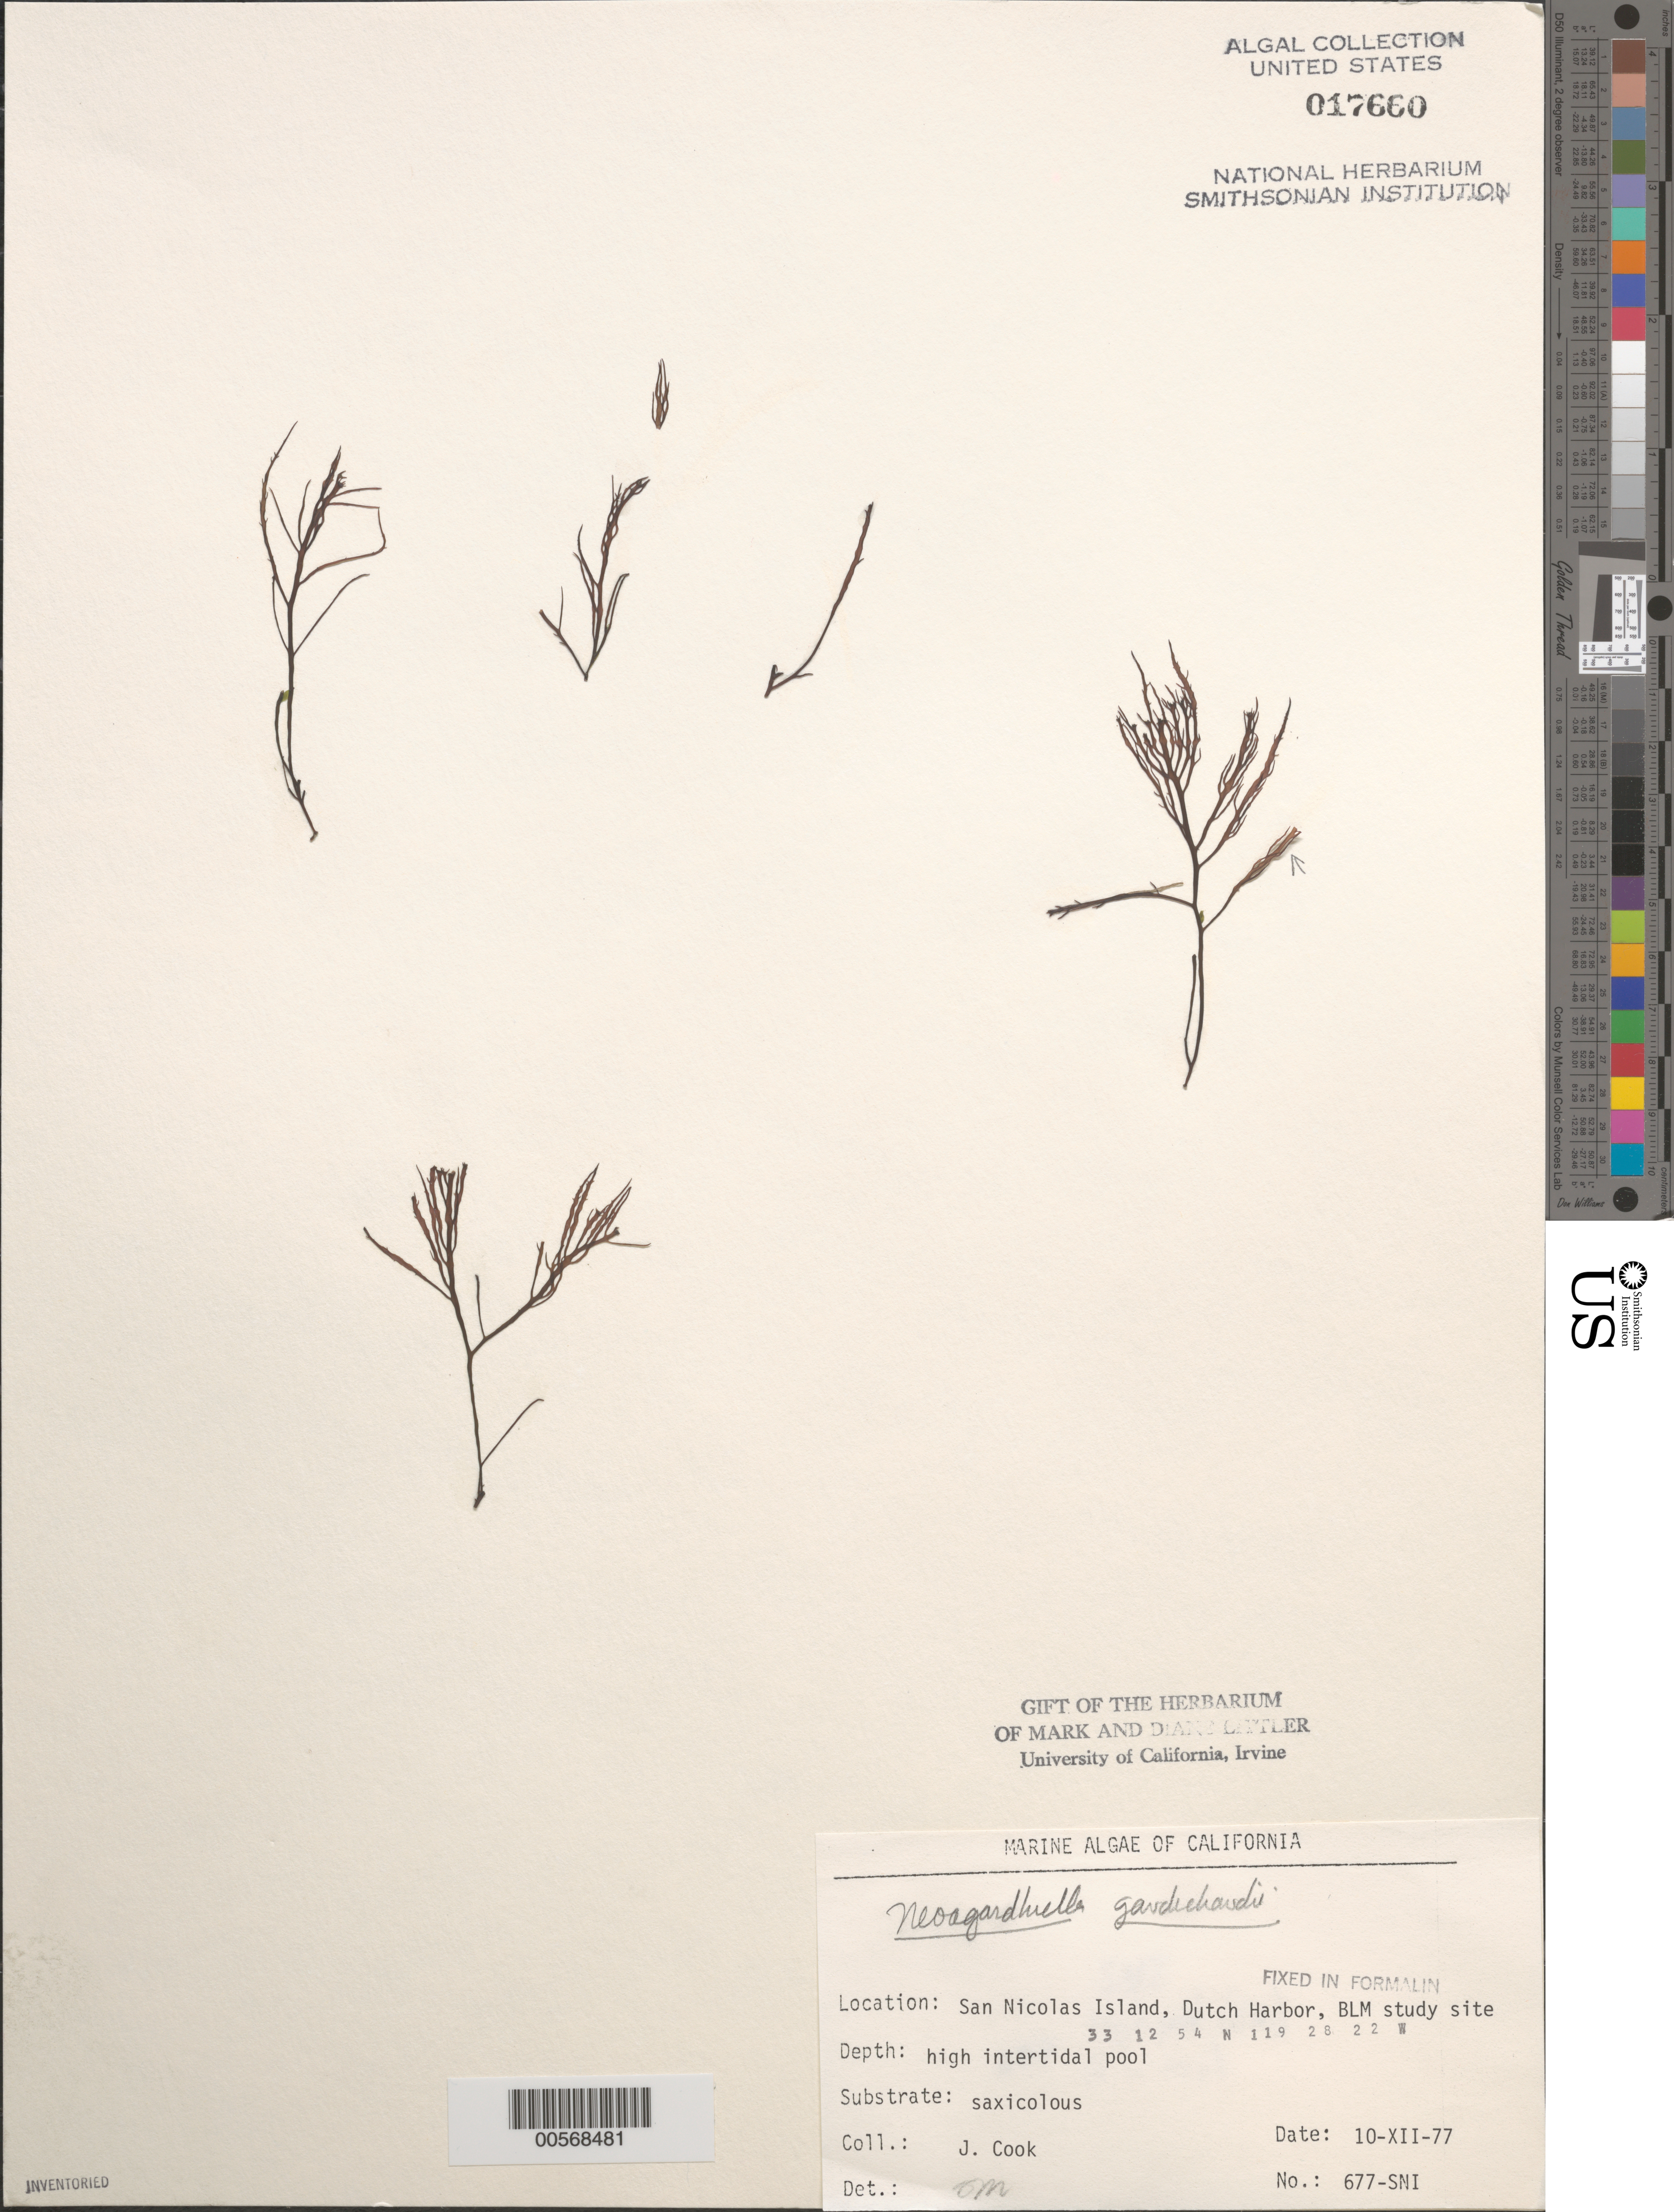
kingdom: Plantae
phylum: Rhodophyta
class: Florideophyceae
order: Gigartinales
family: Solieriaceae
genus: Sarcodiotheca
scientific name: Sarcodiotheca gaudichaudii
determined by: Algae name updating Project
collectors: J. Cook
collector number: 677-sni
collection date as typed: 10 Dec 1977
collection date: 1977-12-10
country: United States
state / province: California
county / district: Ventura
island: San Nicolas Island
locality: Dutch Harbor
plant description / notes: BLM-SOCALBIGHT Rocky Intertidal Survey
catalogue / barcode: US 17660